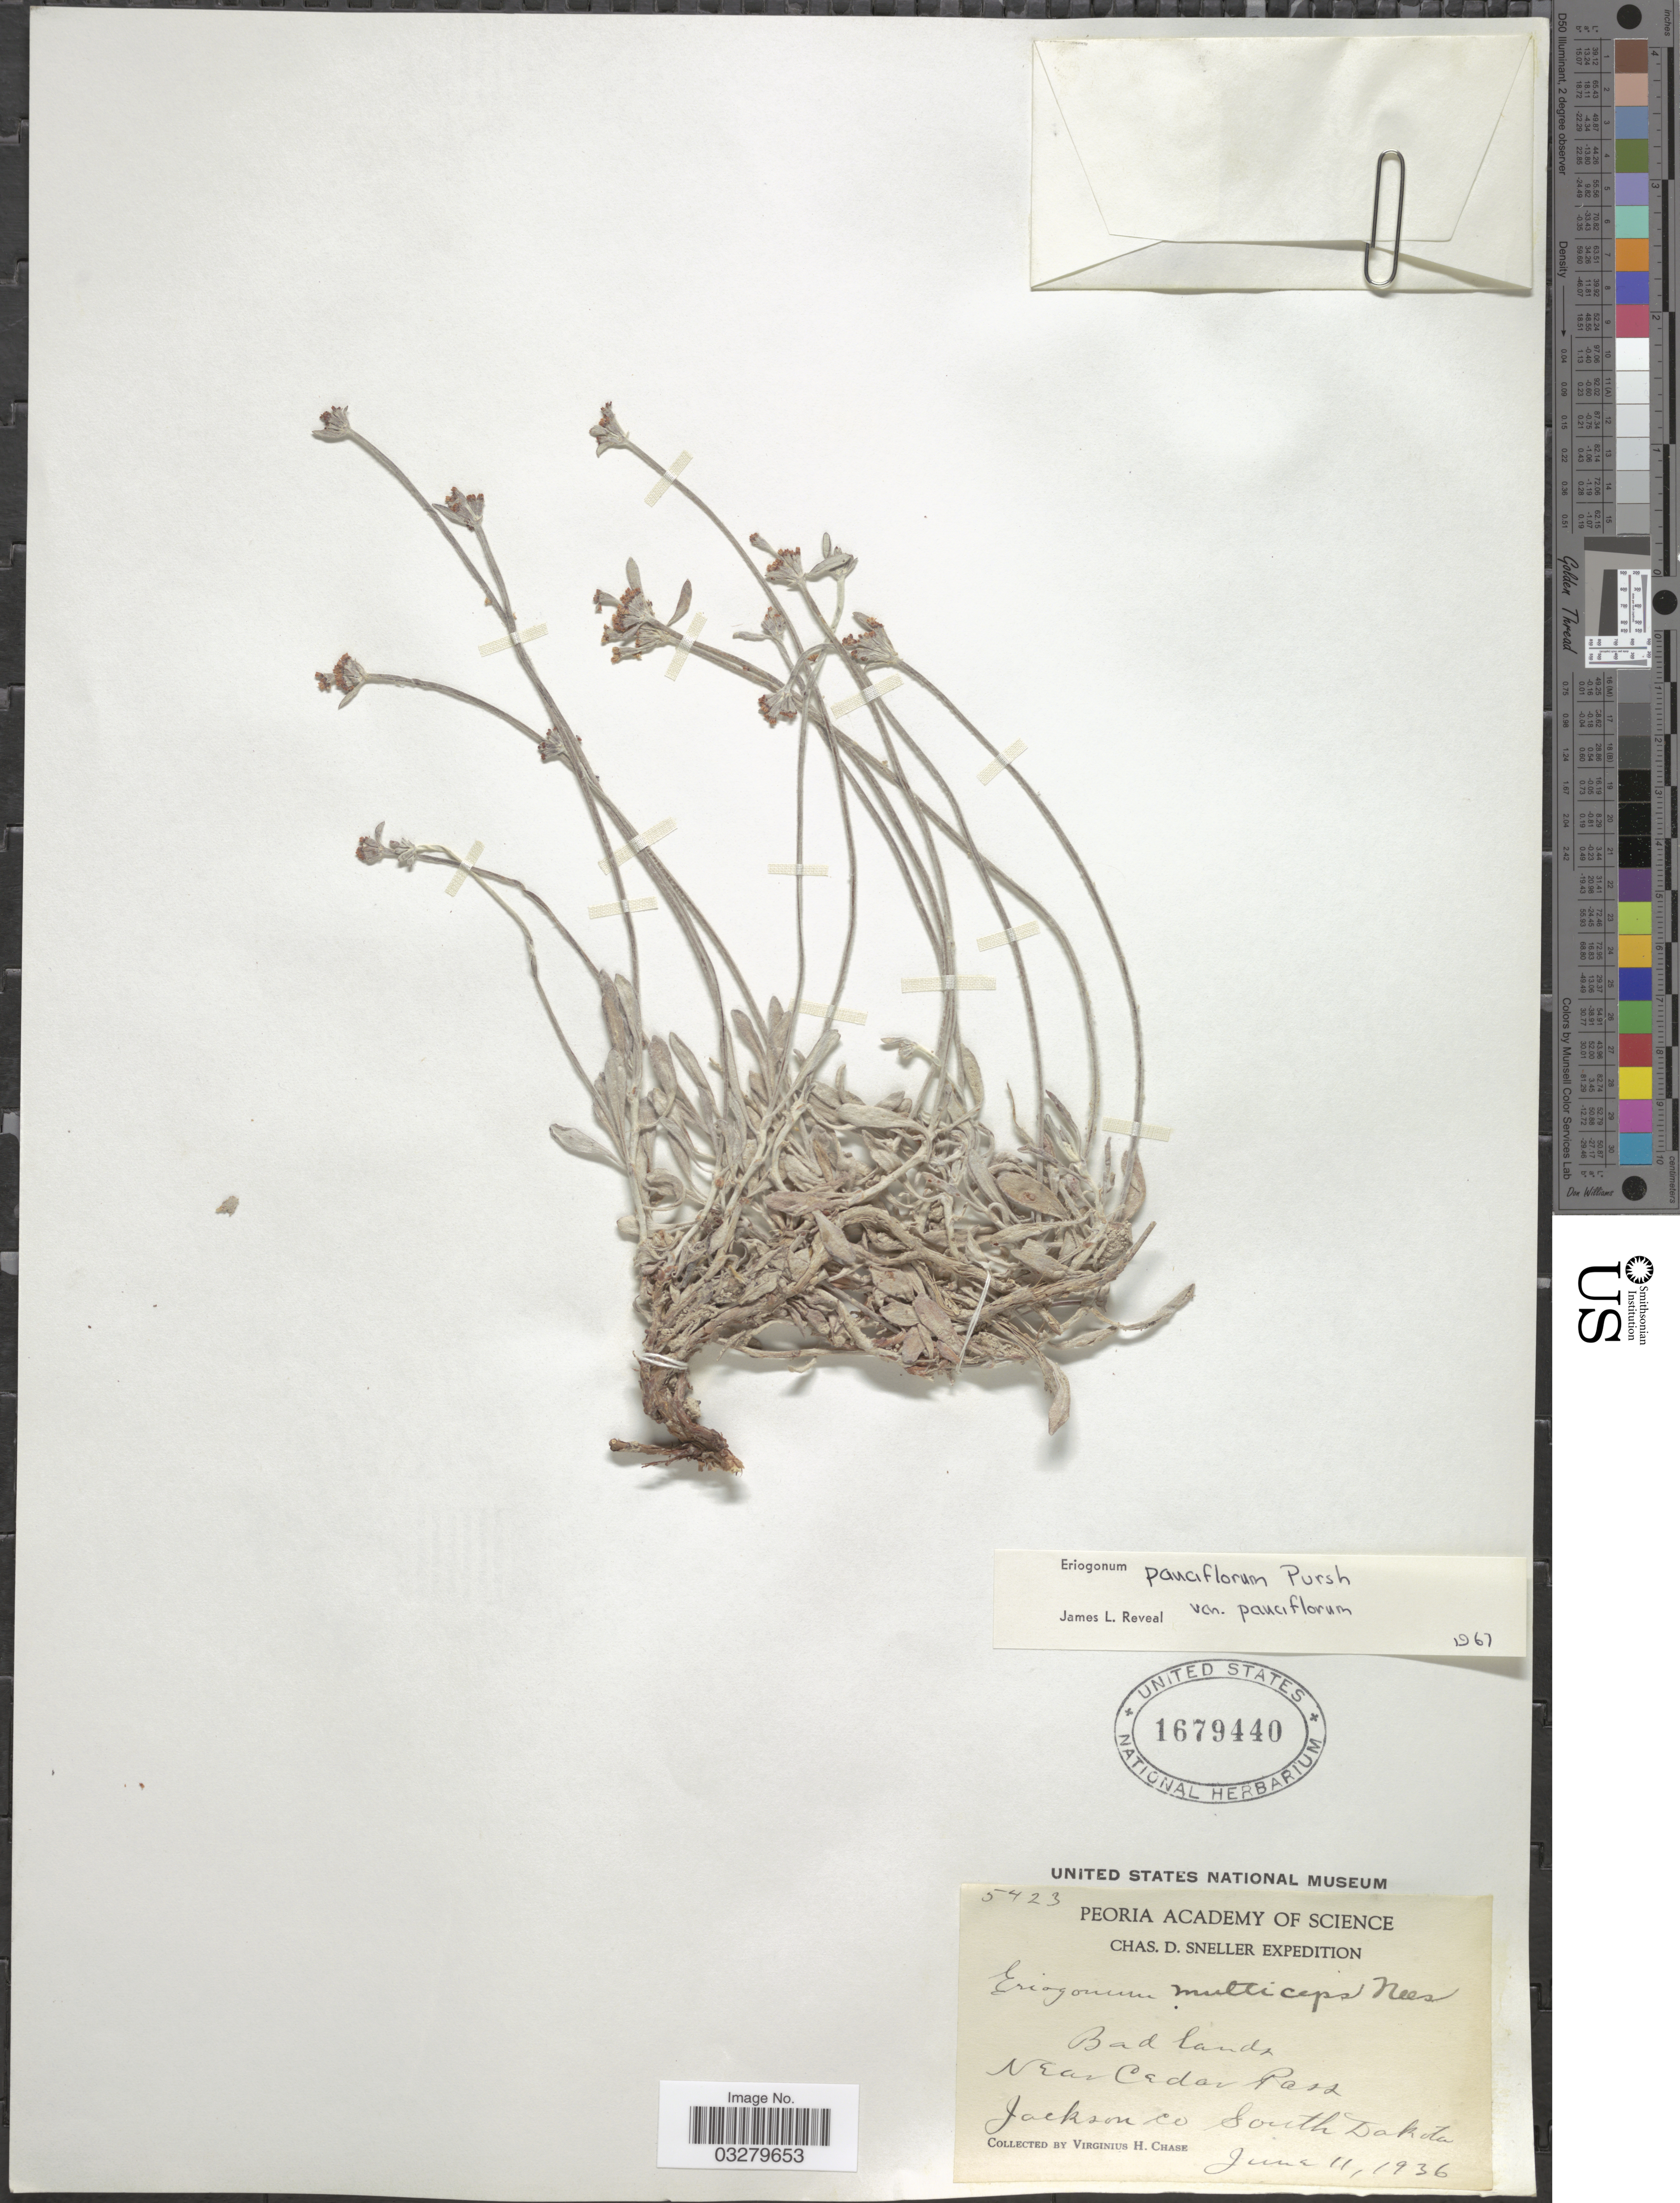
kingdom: Plantae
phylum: Tracheophyta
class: Magnoliopsida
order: Caryophyllales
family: Polygonaceae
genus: Eriogonum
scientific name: Eriogonum pauciflorum var. pauciflorum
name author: Pursh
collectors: V. H. Chase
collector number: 5423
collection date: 1936-06-11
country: United States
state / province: South Dakota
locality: Bad lands. Near Cedar Pass. Jackson Co.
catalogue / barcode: US 1679440